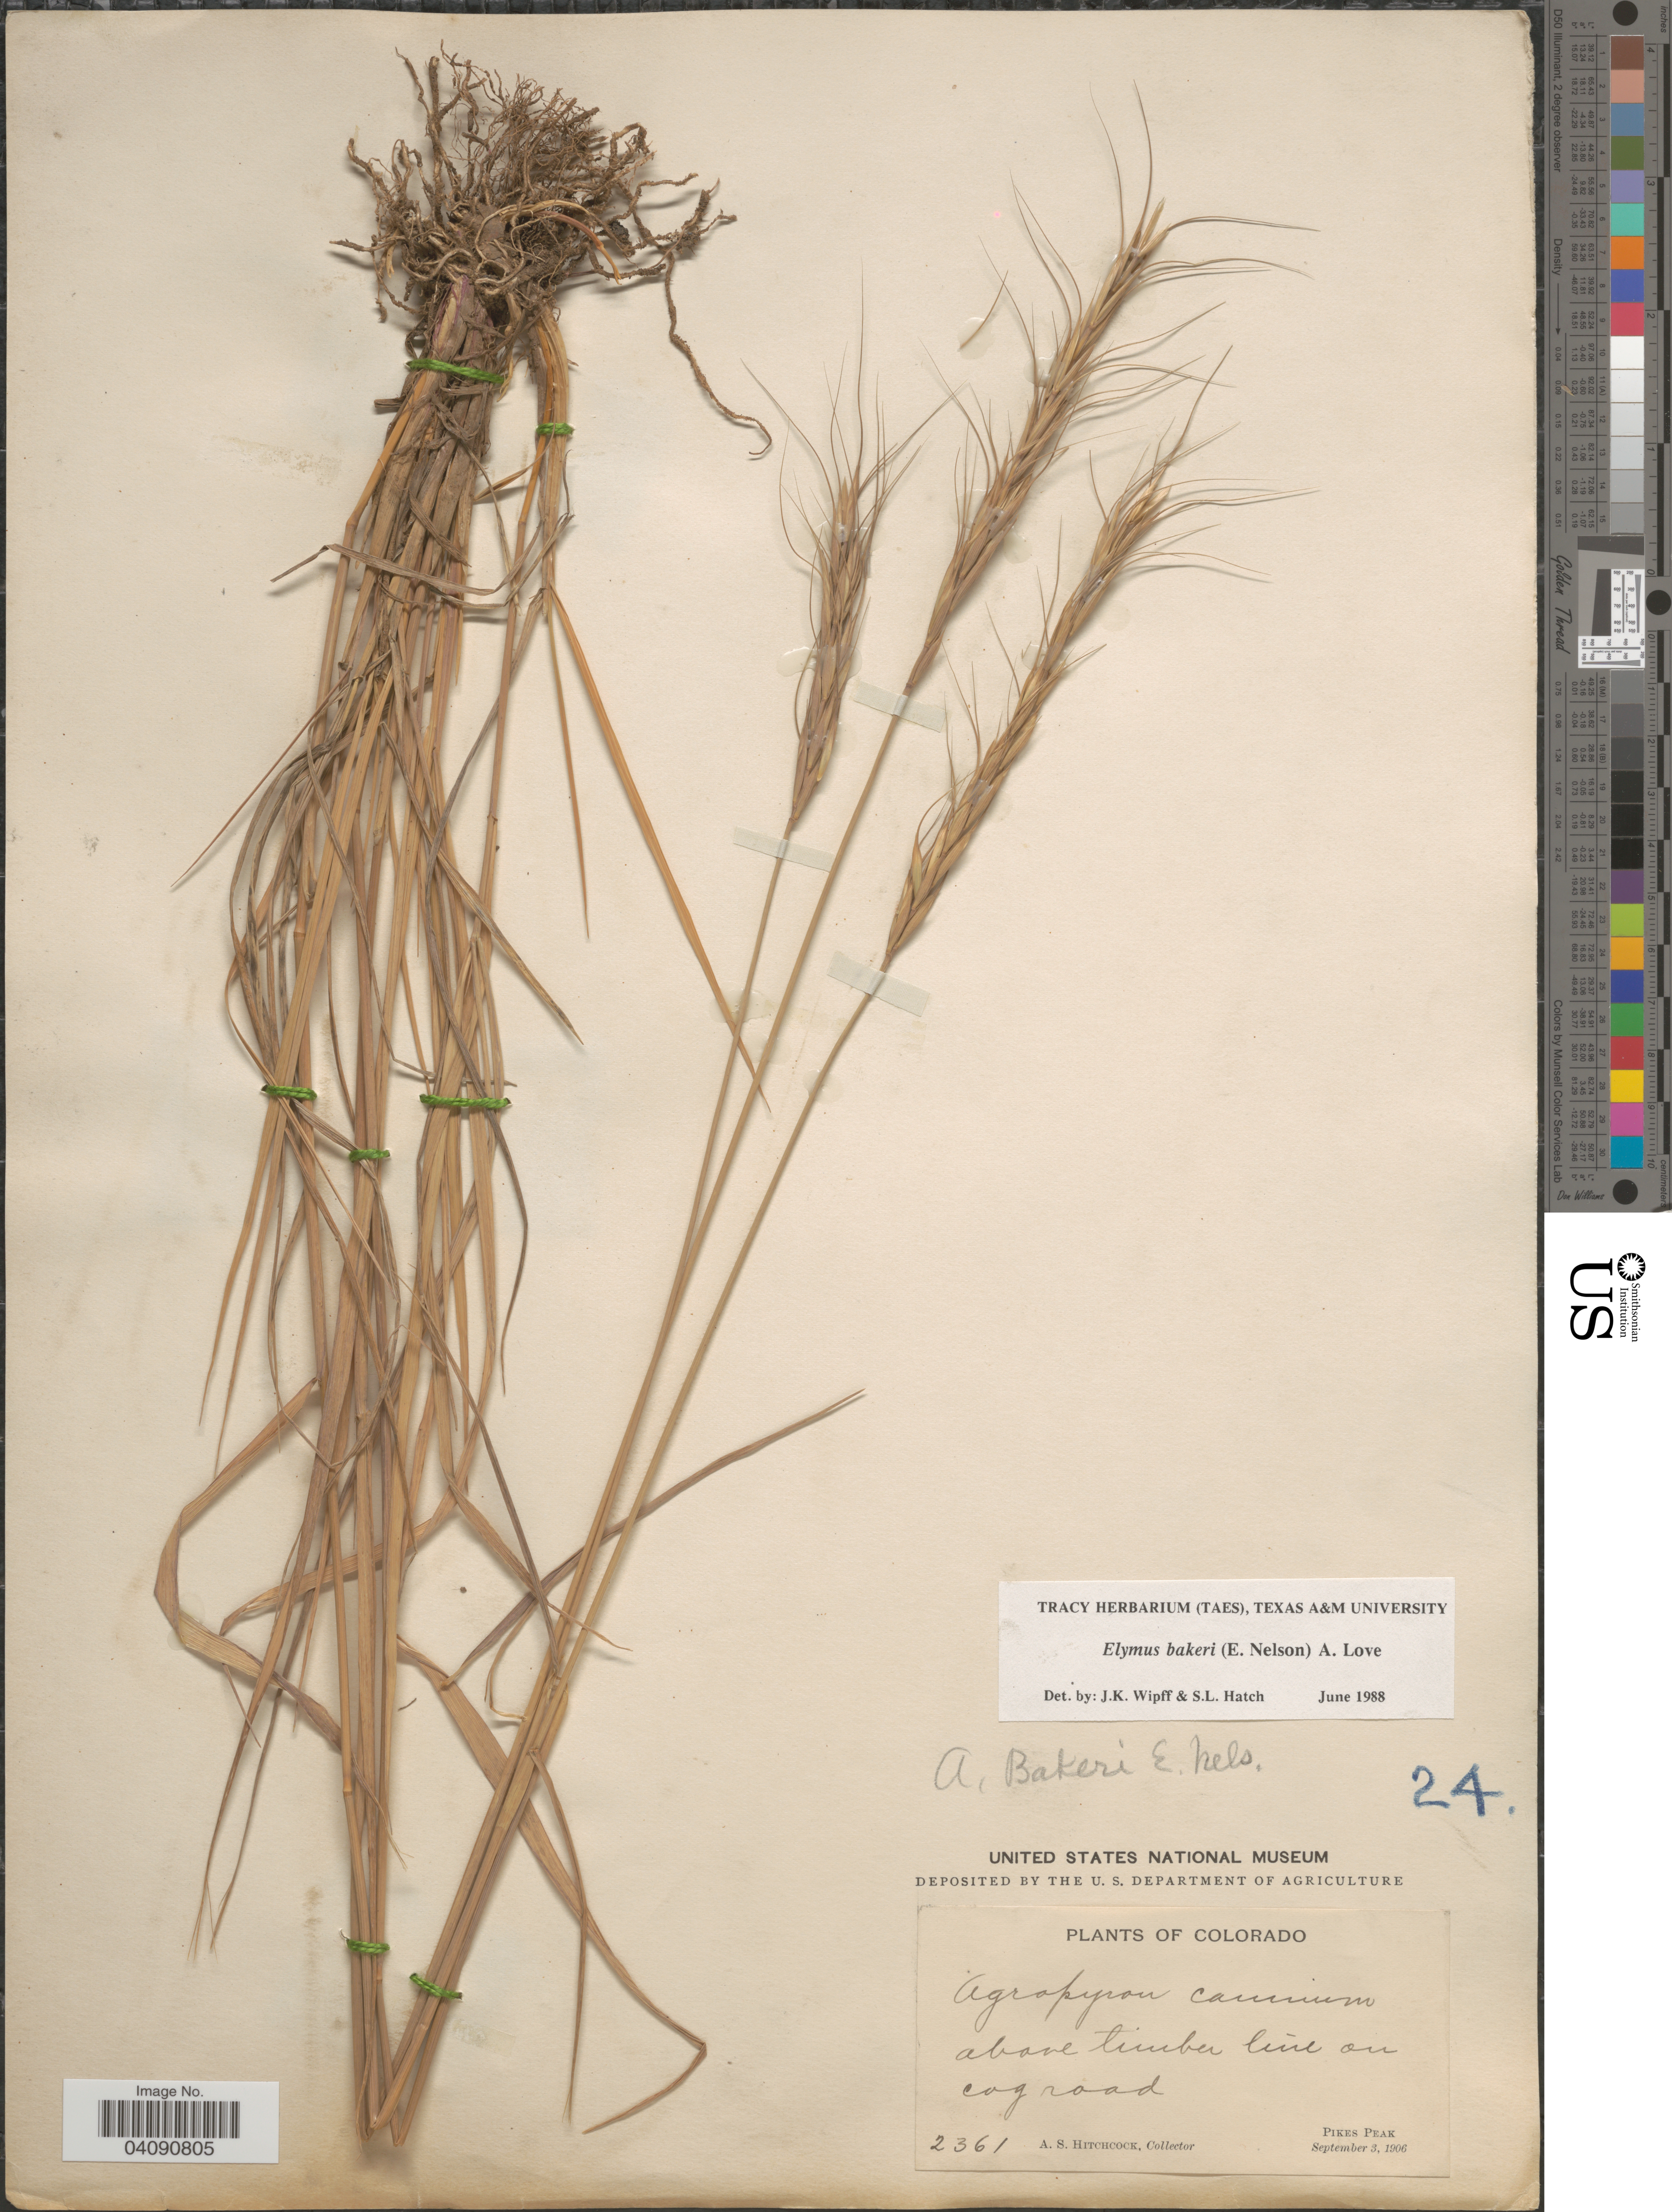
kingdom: Plantae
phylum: Tracheophyta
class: Liliopsida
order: Poales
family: Poaceae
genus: Elymus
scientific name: Elymus bakeri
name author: (E.E. Nelson) Á. Löve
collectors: A. S. Hitchcock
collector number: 2361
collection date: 1906-09-03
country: United States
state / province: Colorado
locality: Above timber line on cog road. Pikes Peak.